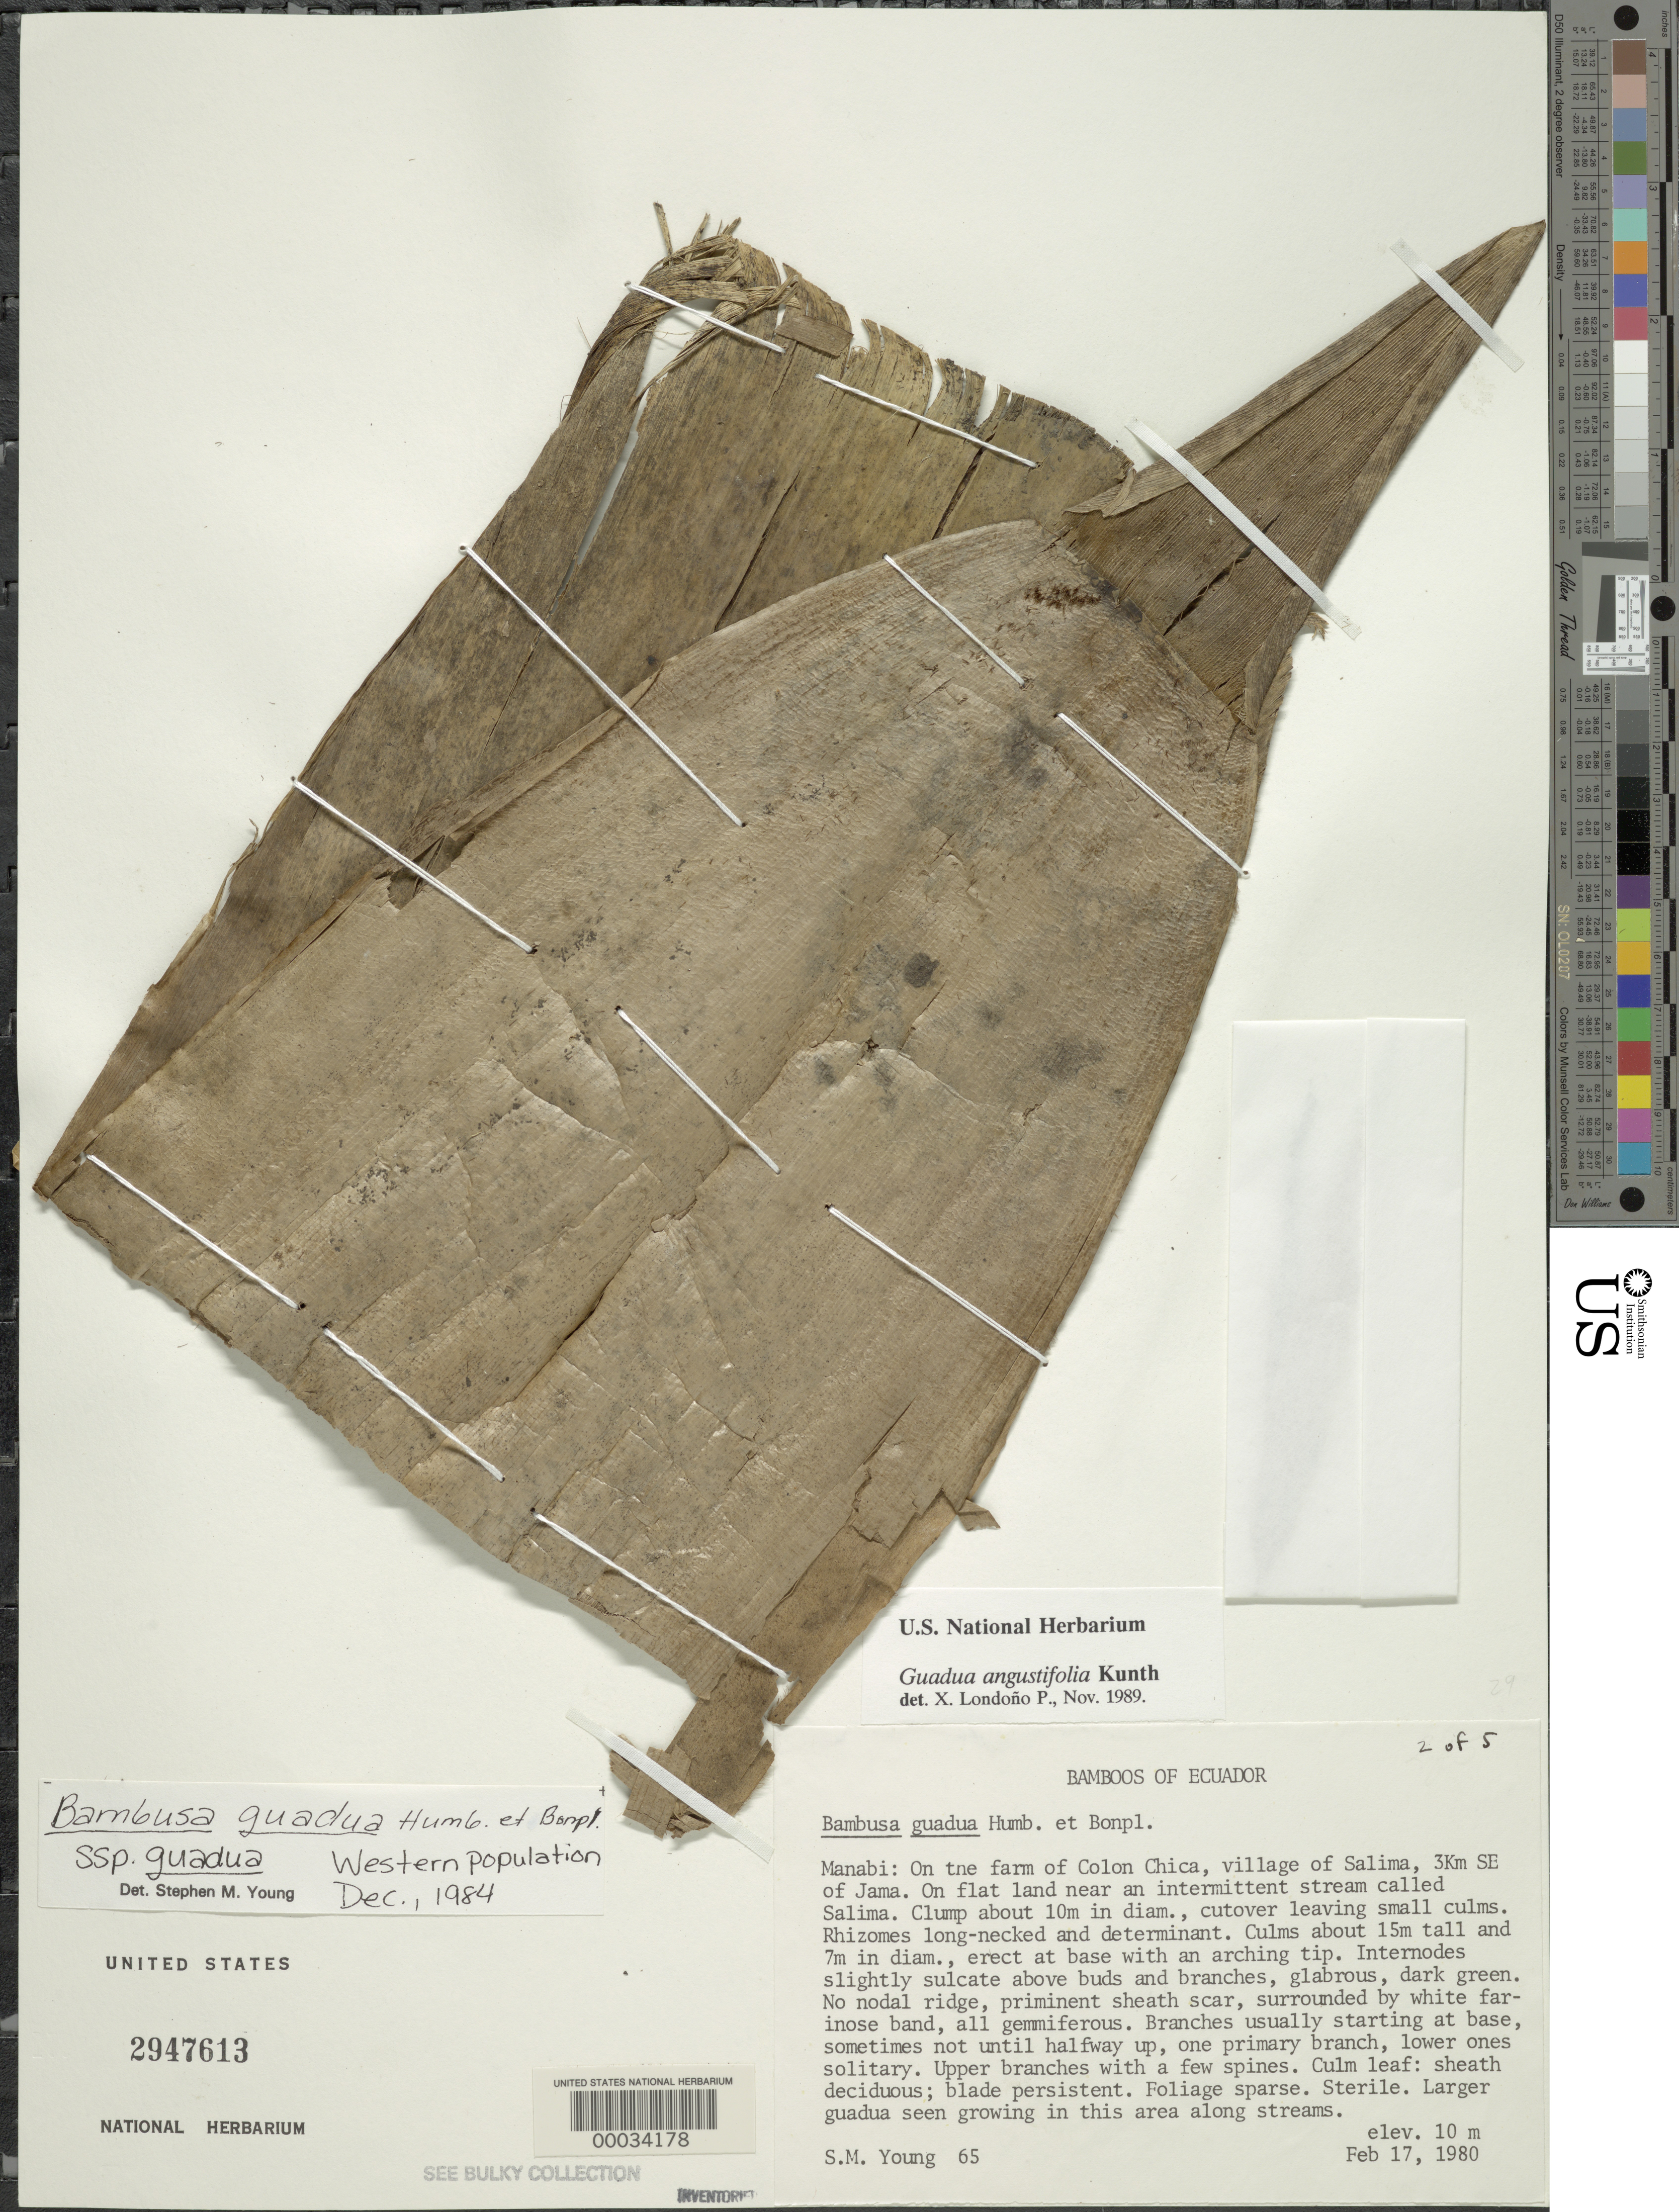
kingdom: Plantae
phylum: Tracheophyta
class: Liliopsida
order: Poales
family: Poaceae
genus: Guadua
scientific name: Guadua angustifolia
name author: Kunth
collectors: S. Young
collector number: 65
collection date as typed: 17 Feb 1980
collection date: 1980-02-17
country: Ecuador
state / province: Manabí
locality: Salima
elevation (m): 10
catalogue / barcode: US 2947613